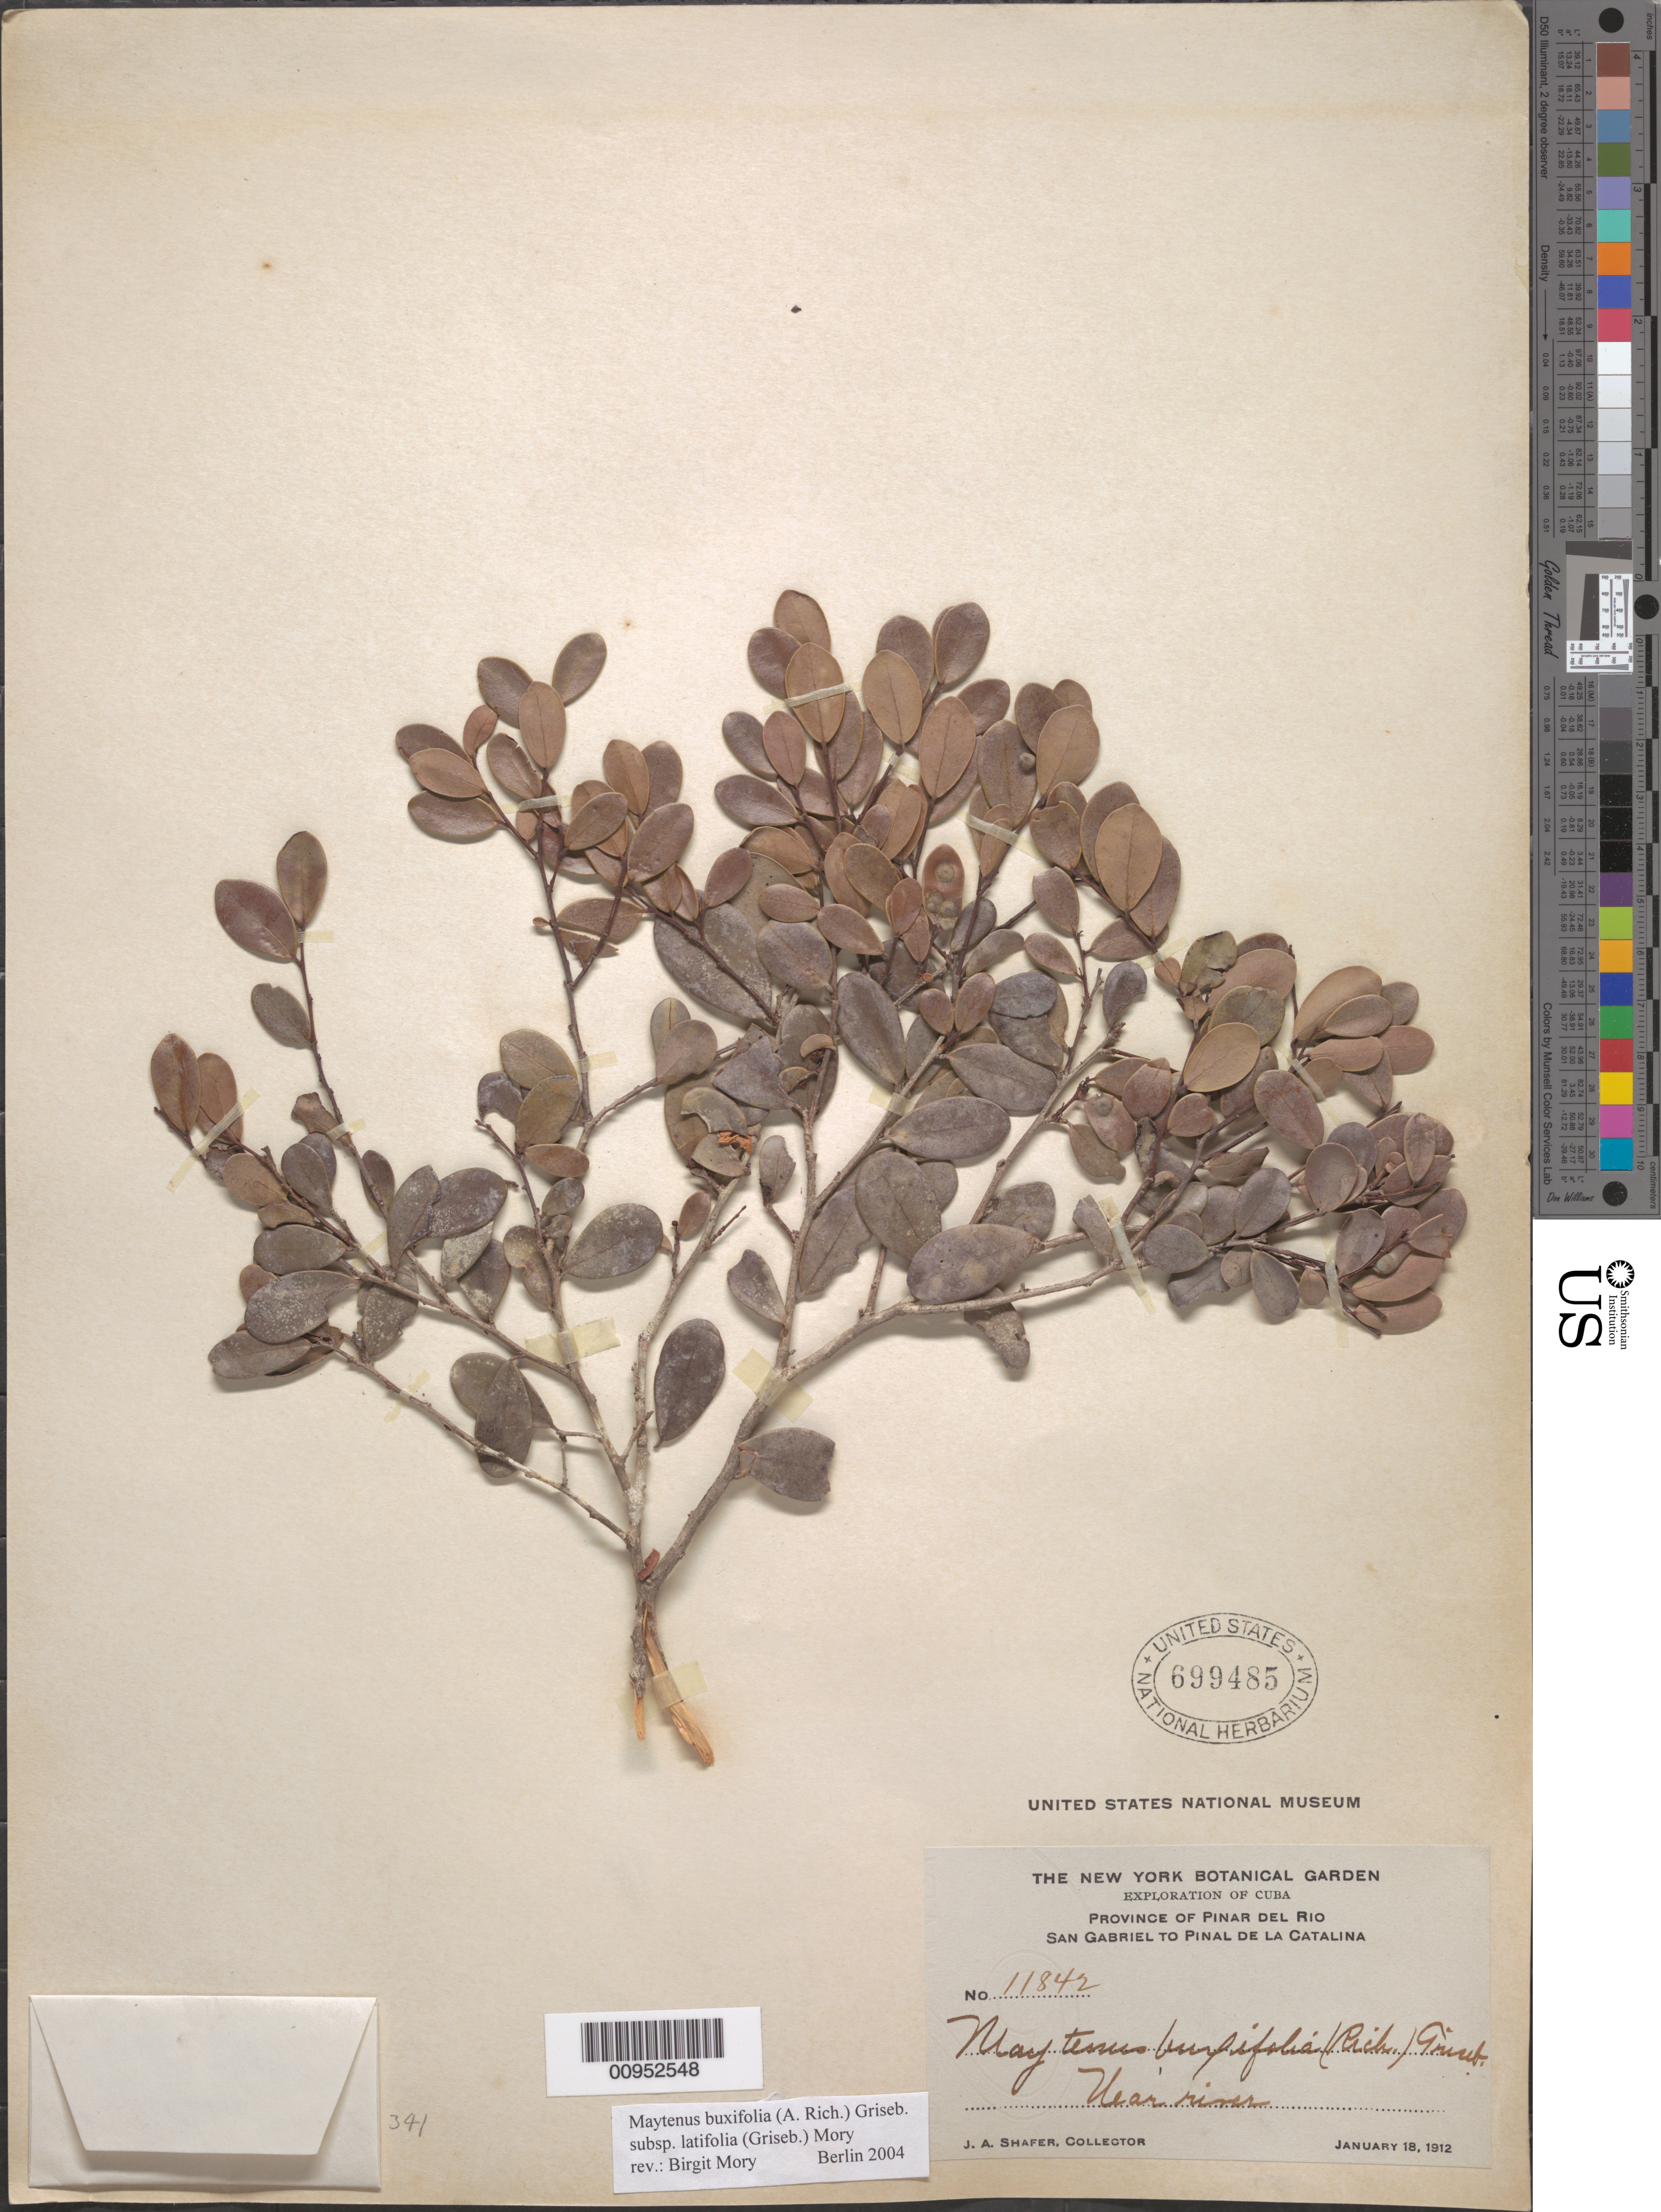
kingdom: Plantae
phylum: Tracheophyta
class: Magnoliopsida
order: Celastrales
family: Celastraceae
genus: Maytenus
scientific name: Maytenus buxifolia subsp. latifolia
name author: (Griseb.) Mory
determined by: Mory, B.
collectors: J. A. Shafer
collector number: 11842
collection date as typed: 18 Jan 1912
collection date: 1912-01-18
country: Cuba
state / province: Pinar del Rio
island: Cuba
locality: San Gabriel to Pinal de la Catalina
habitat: Near river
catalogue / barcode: US 699485